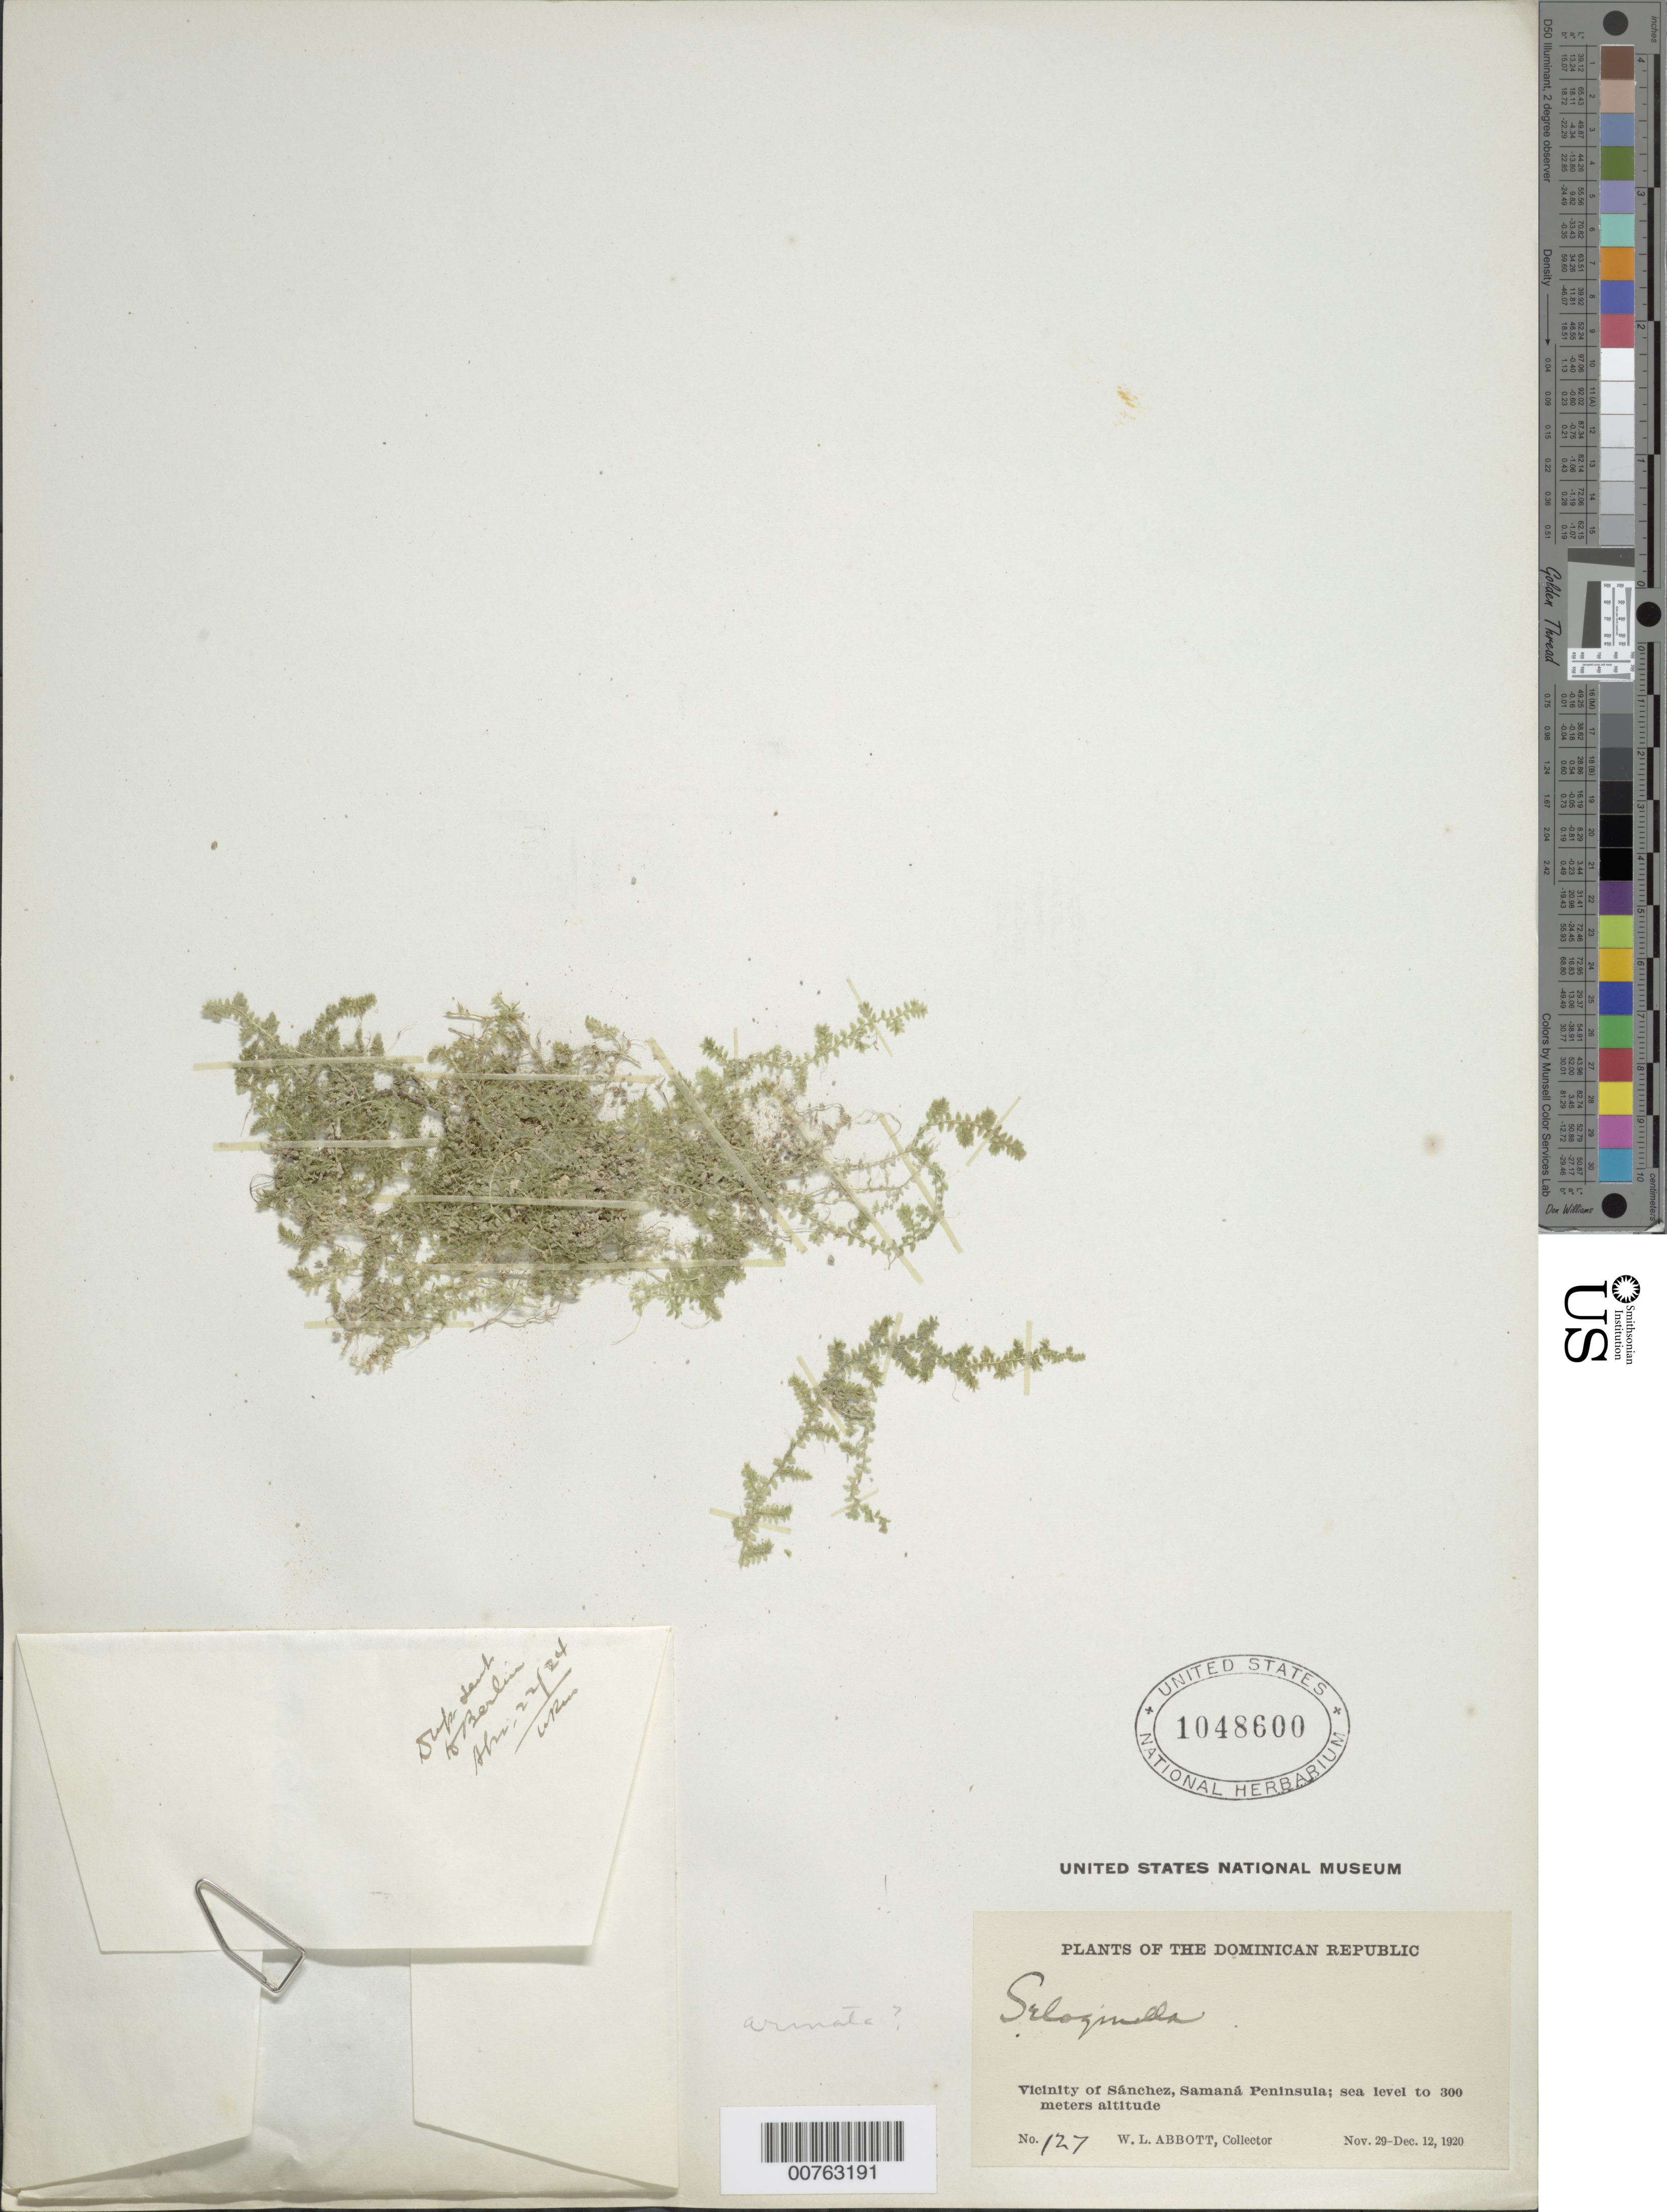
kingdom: Plantae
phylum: Tracheophyta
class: Lycopodiopsida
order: Selaginellales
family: Selaginellaceae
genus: Selaginella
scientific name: Selaginella armata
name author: Baker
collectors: W. L. Abbott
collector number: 127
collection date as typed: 29 Dec 1920 12 Dec 1920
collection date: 1920-12-12/1920-12-29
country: Dominican Republic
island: Hispaniola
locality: Vicinity of Sánchez, Samaná Peninsula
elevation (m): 0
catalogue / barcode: US 1048600